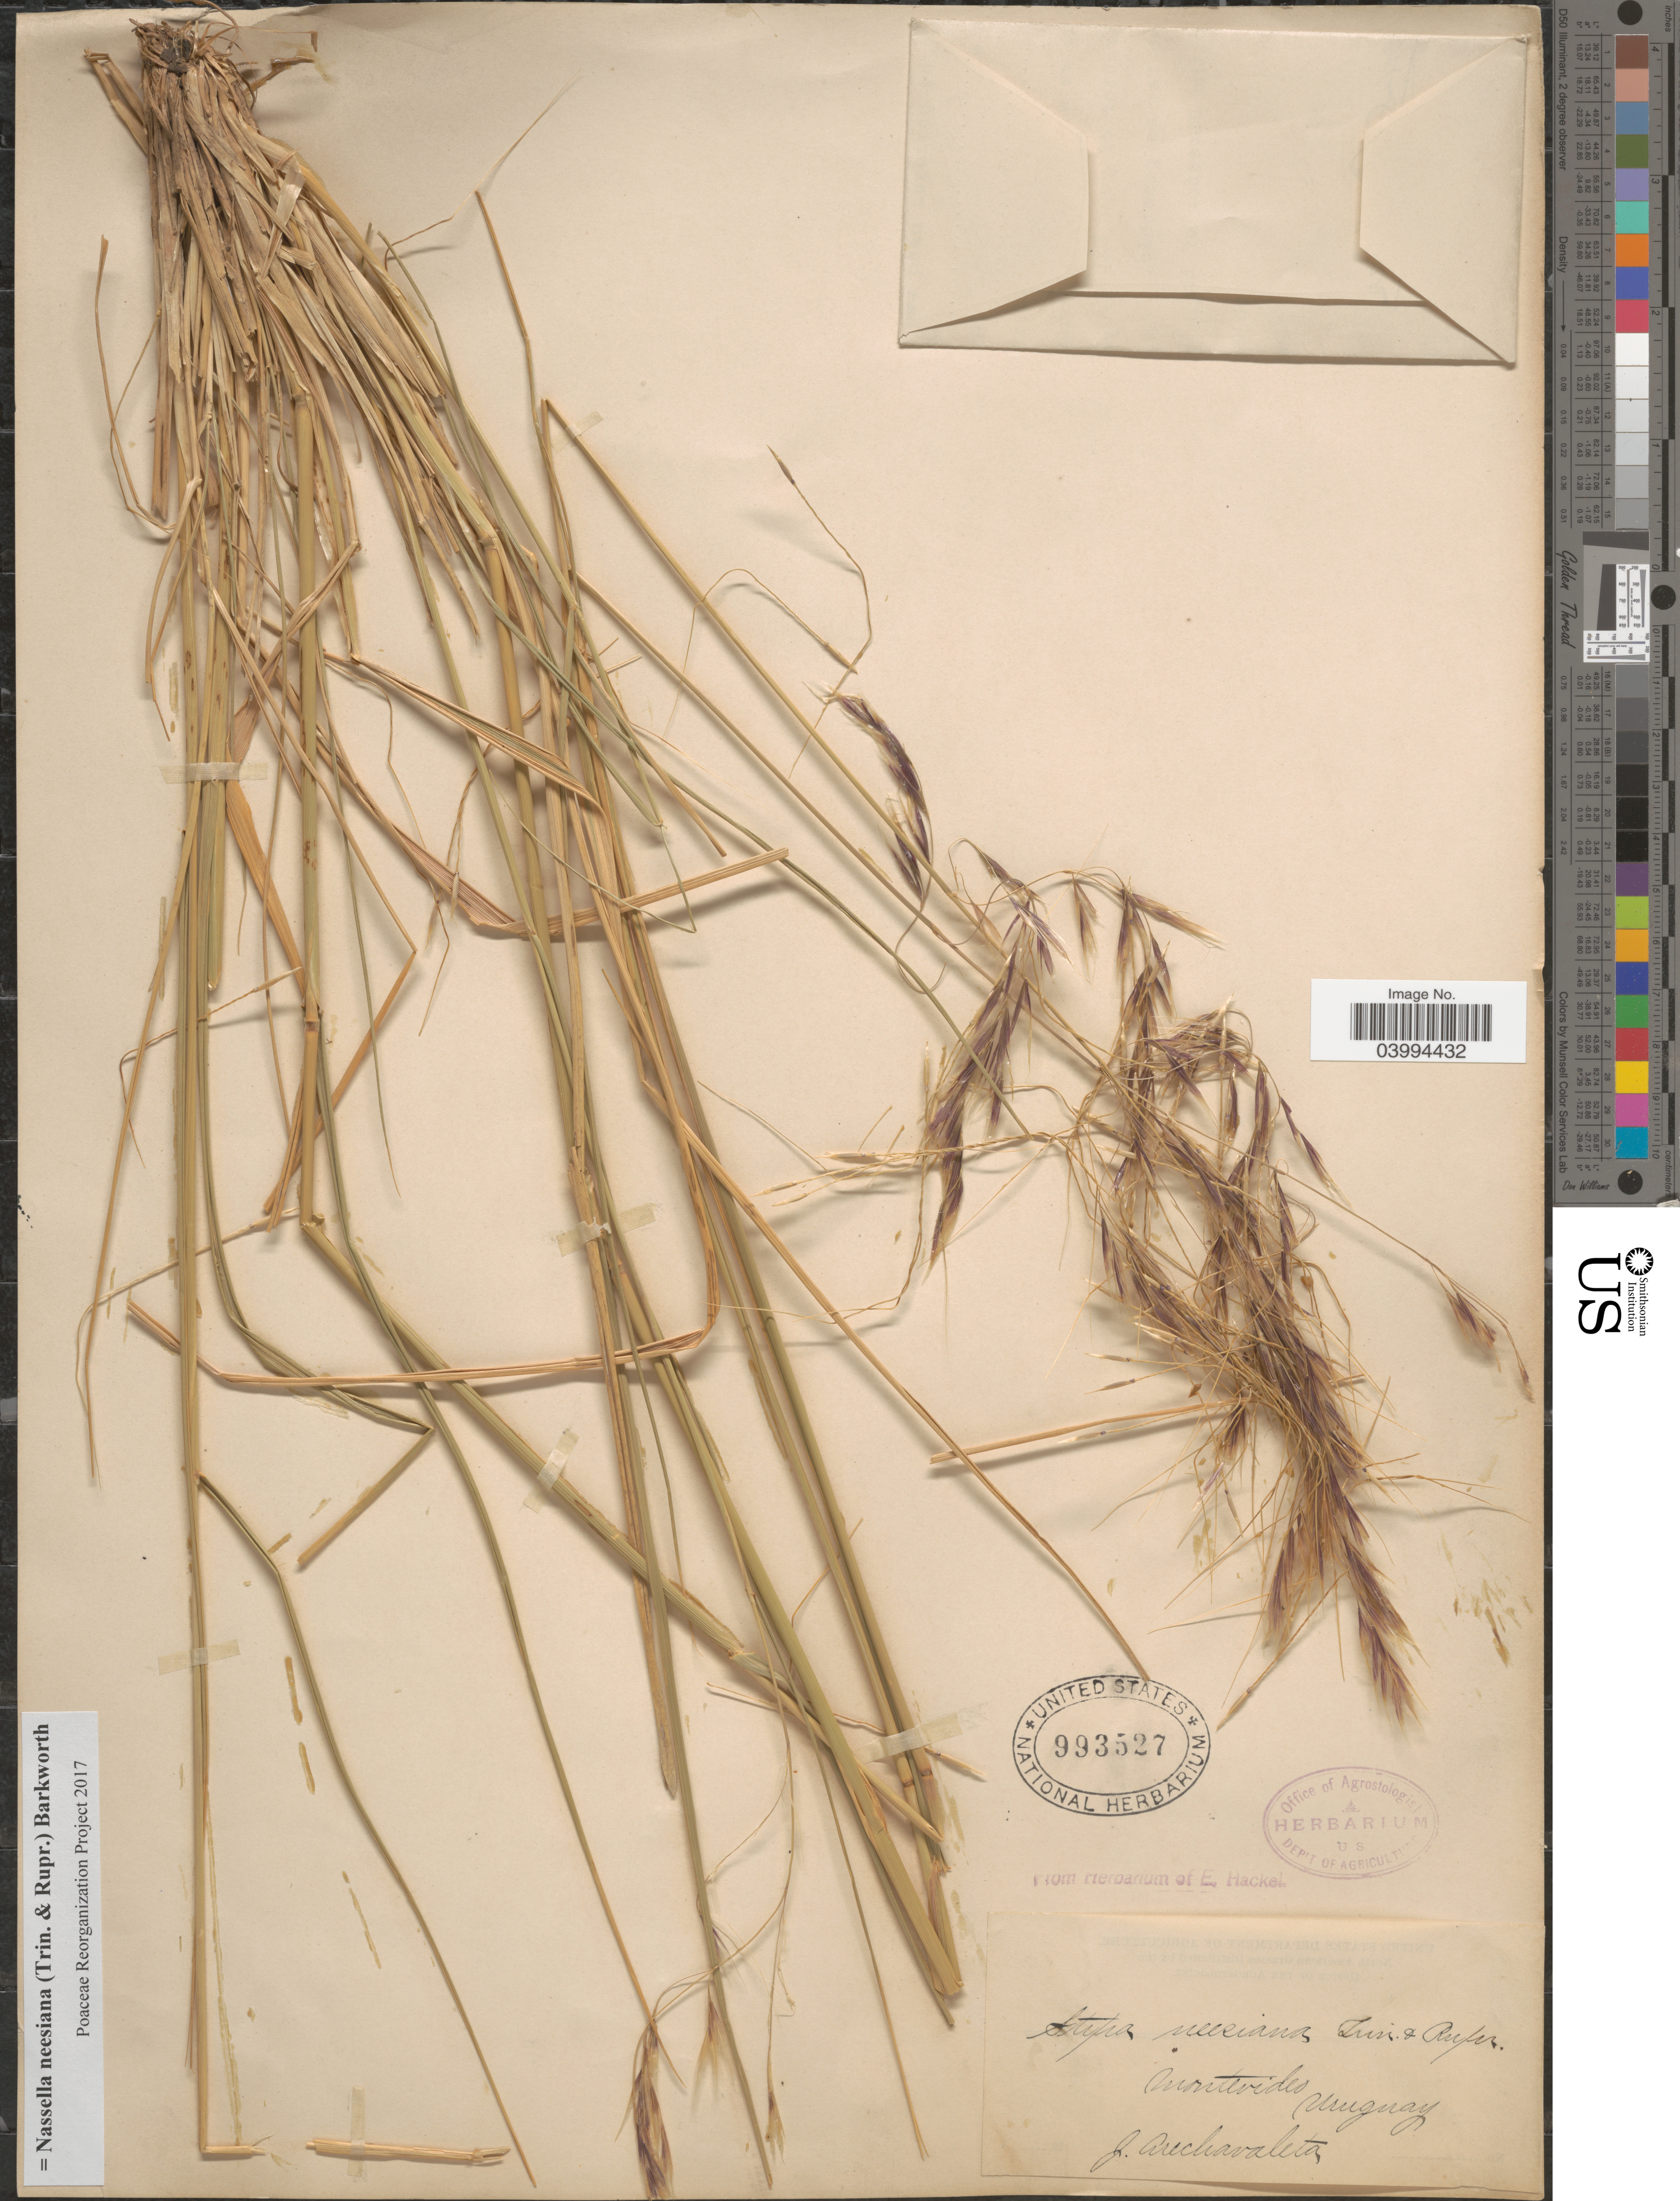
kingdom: Plantae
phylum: Tracheophyta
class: Liliopsida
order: Poales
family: Poaceae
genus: Nassella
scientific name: Nassella neesiana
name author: (Trin. & Rupr.) Barkworth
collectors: J. Arechavaleta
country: Uruguay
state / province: Montevideo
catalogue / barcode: US 993527